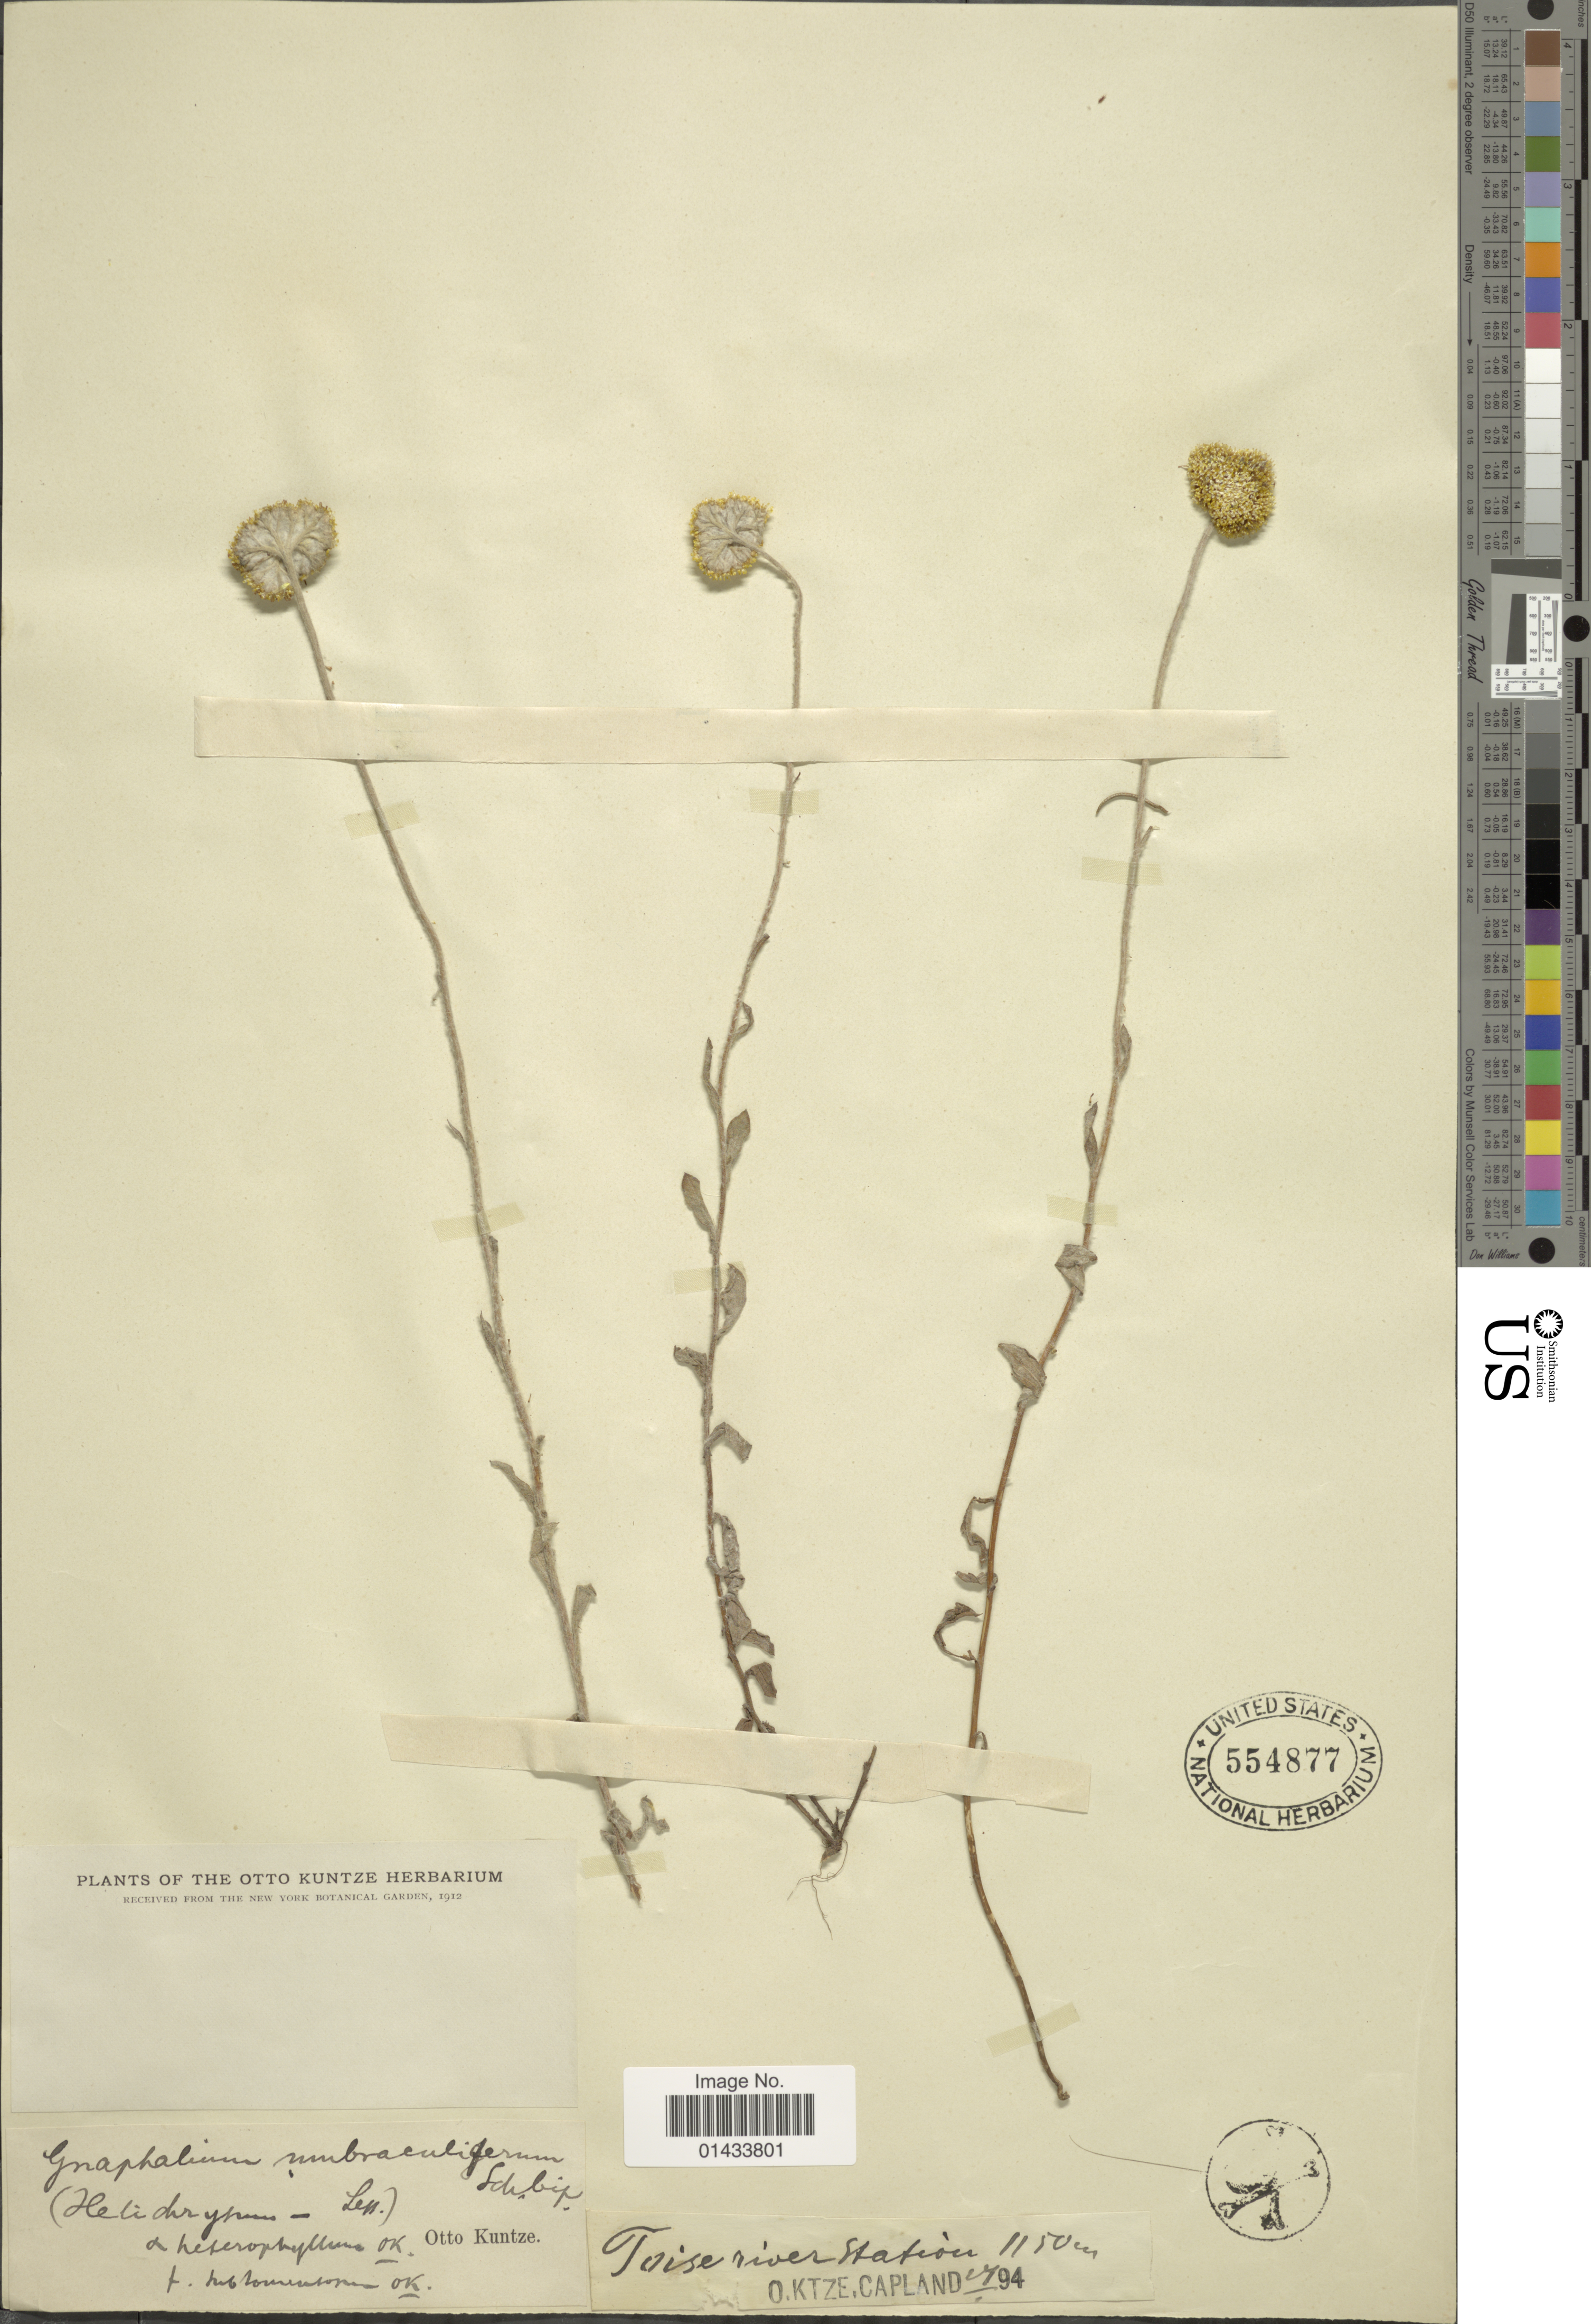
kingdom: Plantae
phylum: Tracheophyta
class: Magnoliopsida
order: Asterales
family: Asteraceae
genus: Helichrysum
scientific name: Helichrysum umbraculigerum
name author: Less.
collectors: C.E.O. Kuntze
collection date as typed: Transcribed d/m/y: 27/1/94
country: South Africa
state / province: Eastern Cape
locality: Tuise River Station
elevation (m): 1150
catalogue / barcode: US 554877